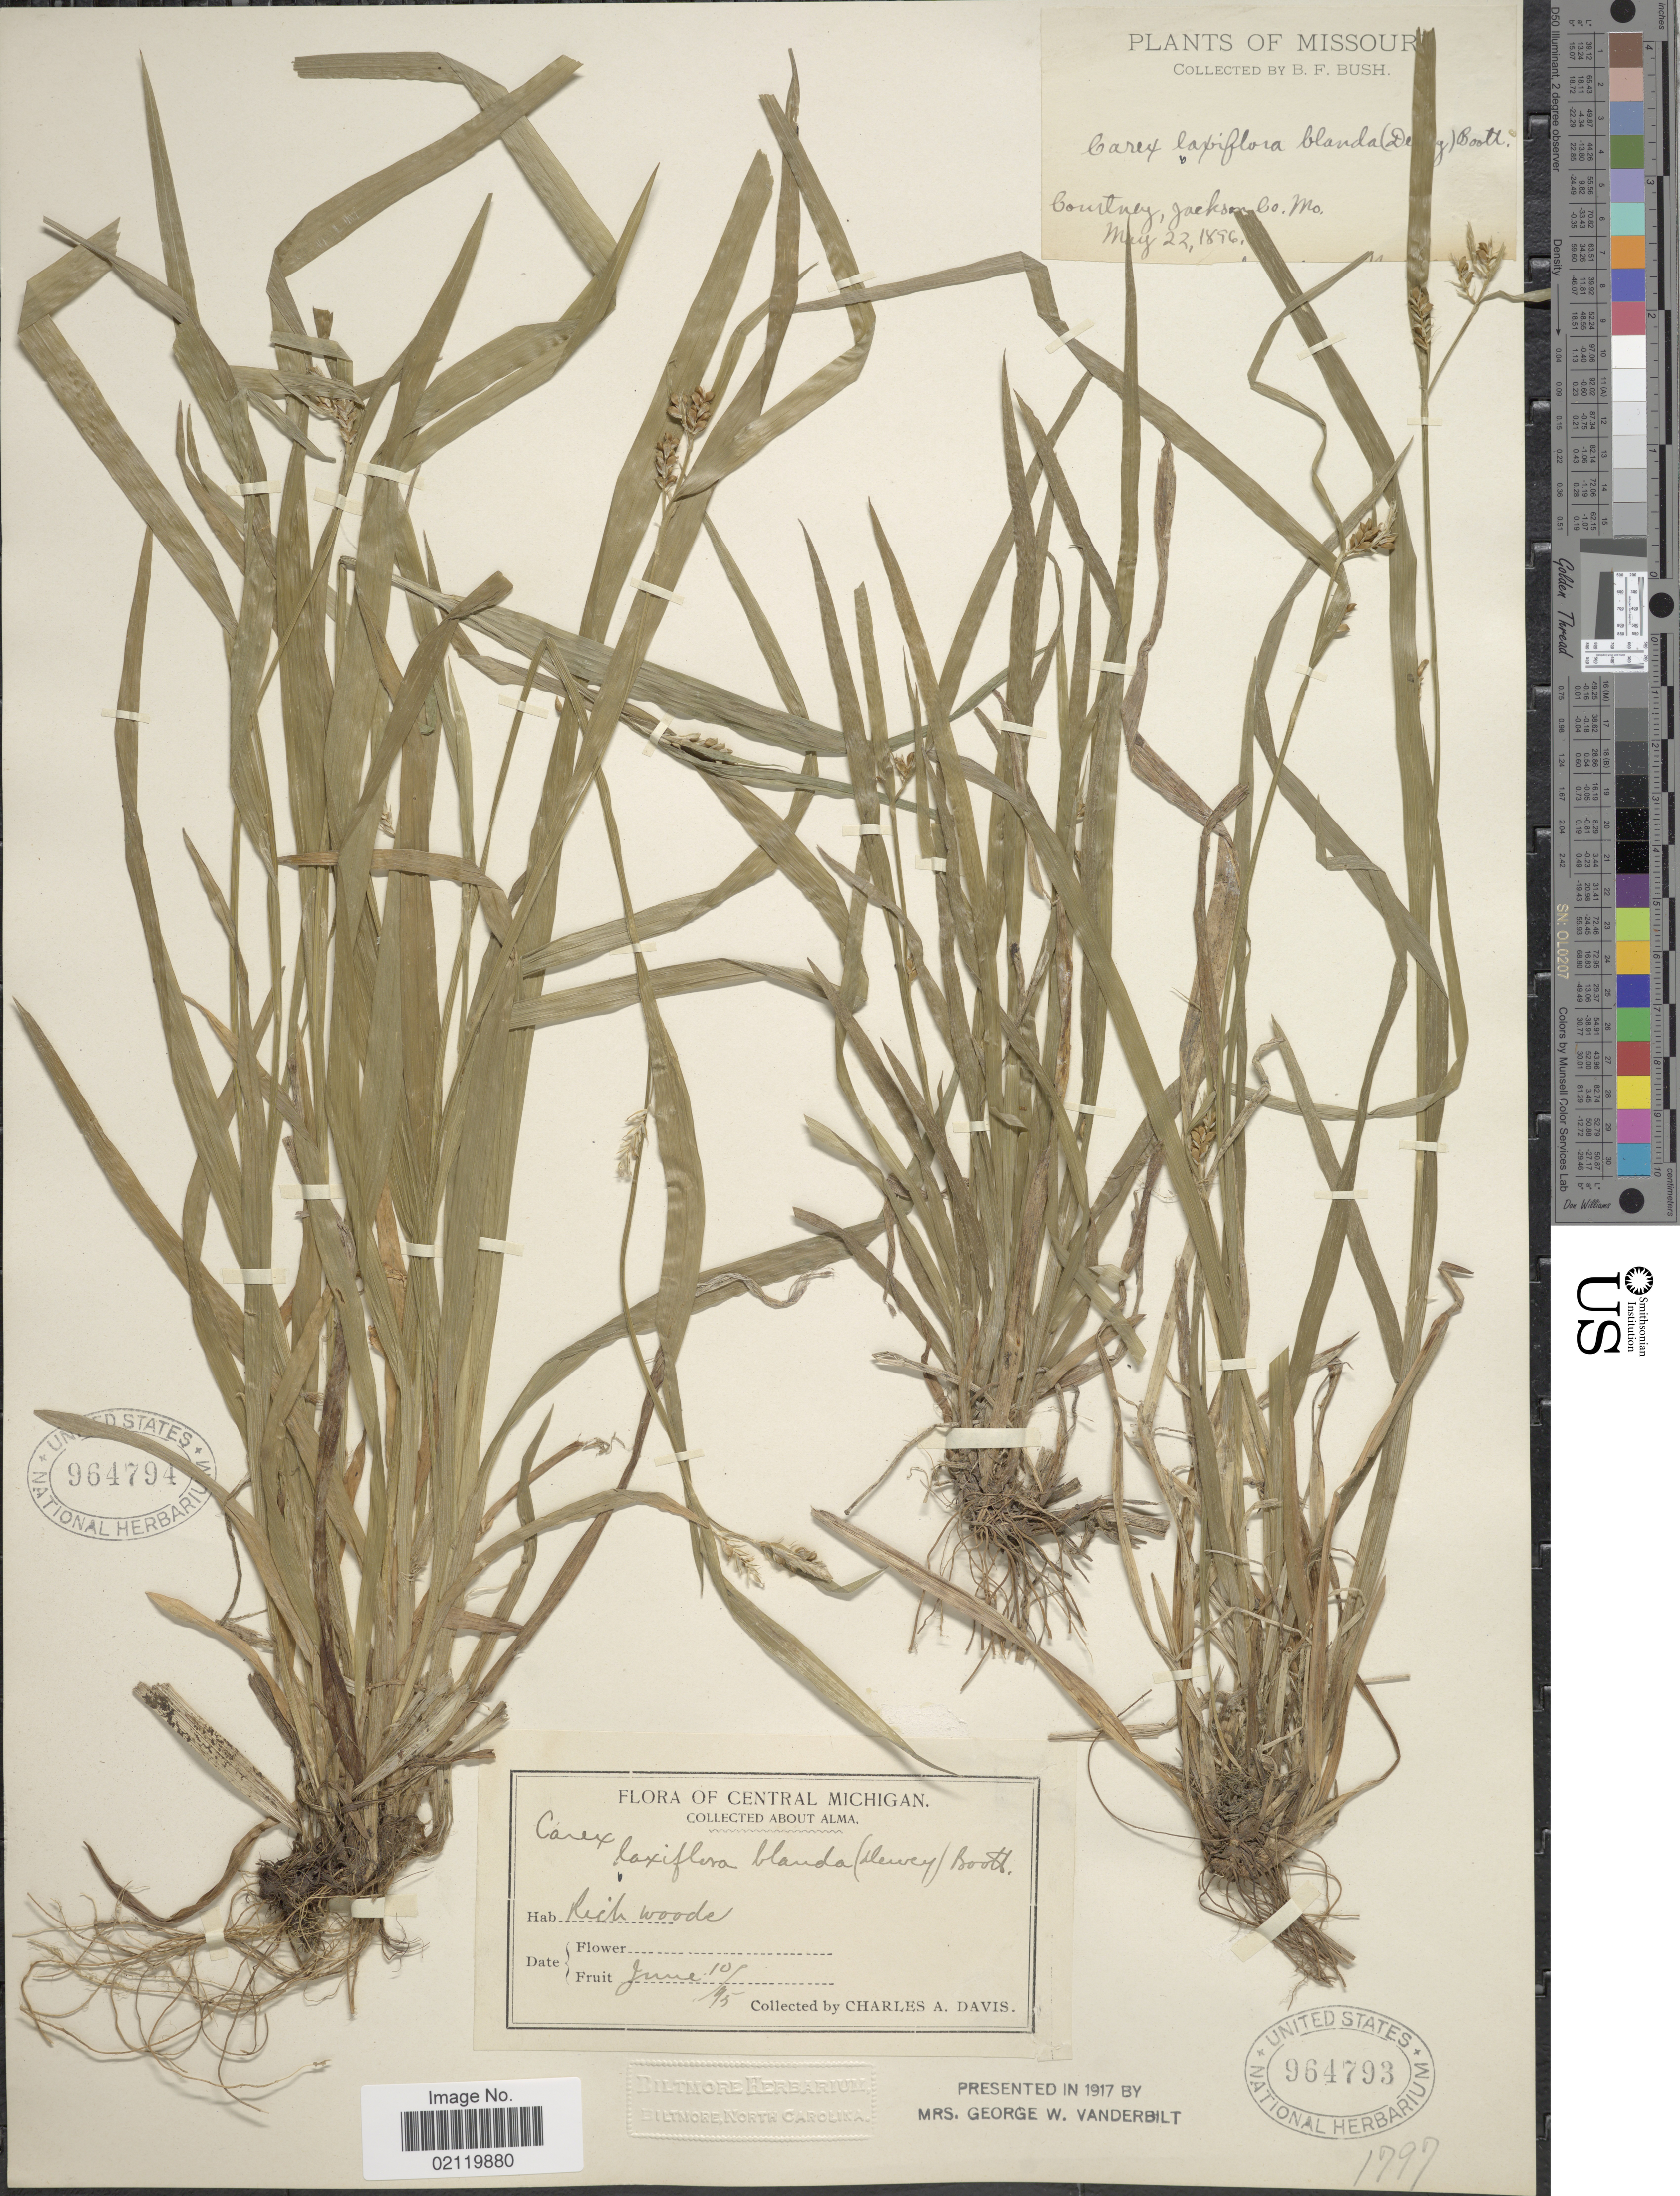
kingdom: Plantae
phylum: Tracheophyta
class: Liliopsida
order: Poales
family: Cyperaceae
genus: Carex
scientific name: Carex laxiflora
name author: Lam.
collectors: C. Davis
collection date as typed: Transcribed d/m/y: 10/6/95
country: United States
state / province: Michigan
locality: Central Michigan. About Alma. Rich woods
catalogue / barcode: US 964794